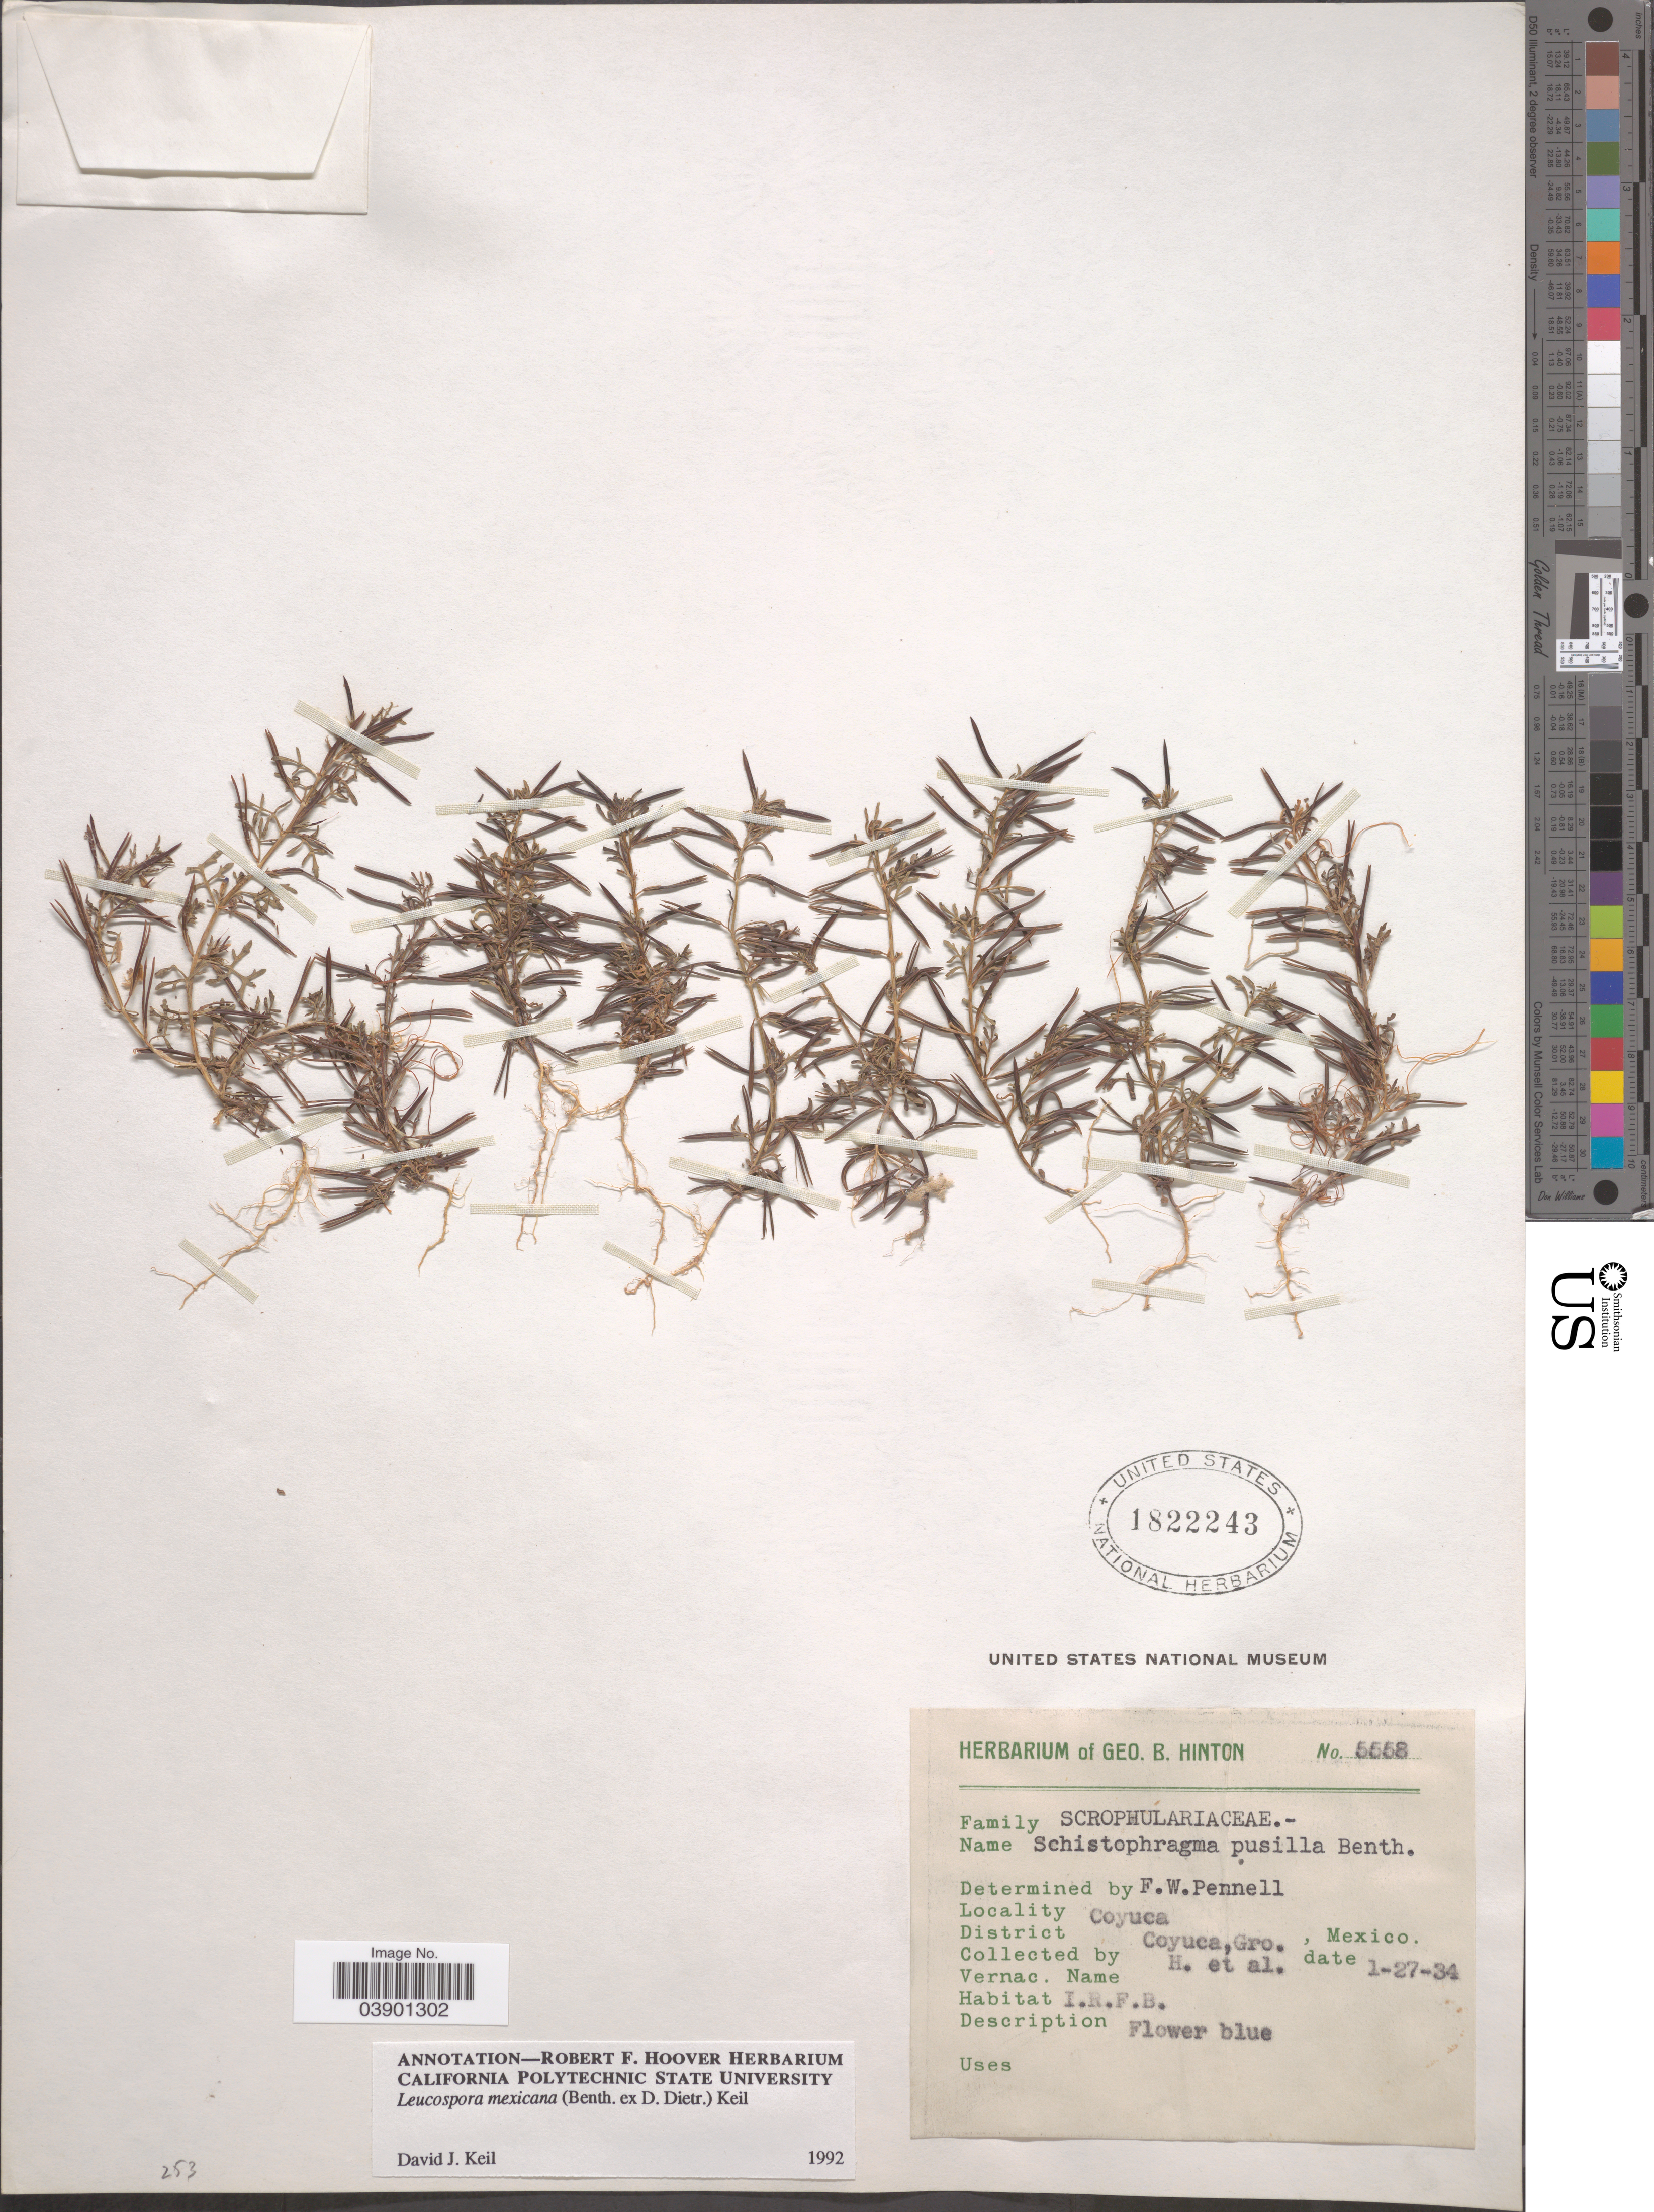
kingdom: Plantae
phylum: Tracheophyta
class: Magnoliopsida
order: Lamiales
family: Plantaginaceae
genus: Schistophragma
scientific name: Schistophragma pusillum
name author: Benth.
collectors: G. B. Hinton & et al.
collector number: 5558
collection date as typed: Transcribed d/m/y: 27/1/34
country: Mexico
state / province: Guerrero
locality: Coyuca. District Coyuca.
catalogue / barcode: US 1822243